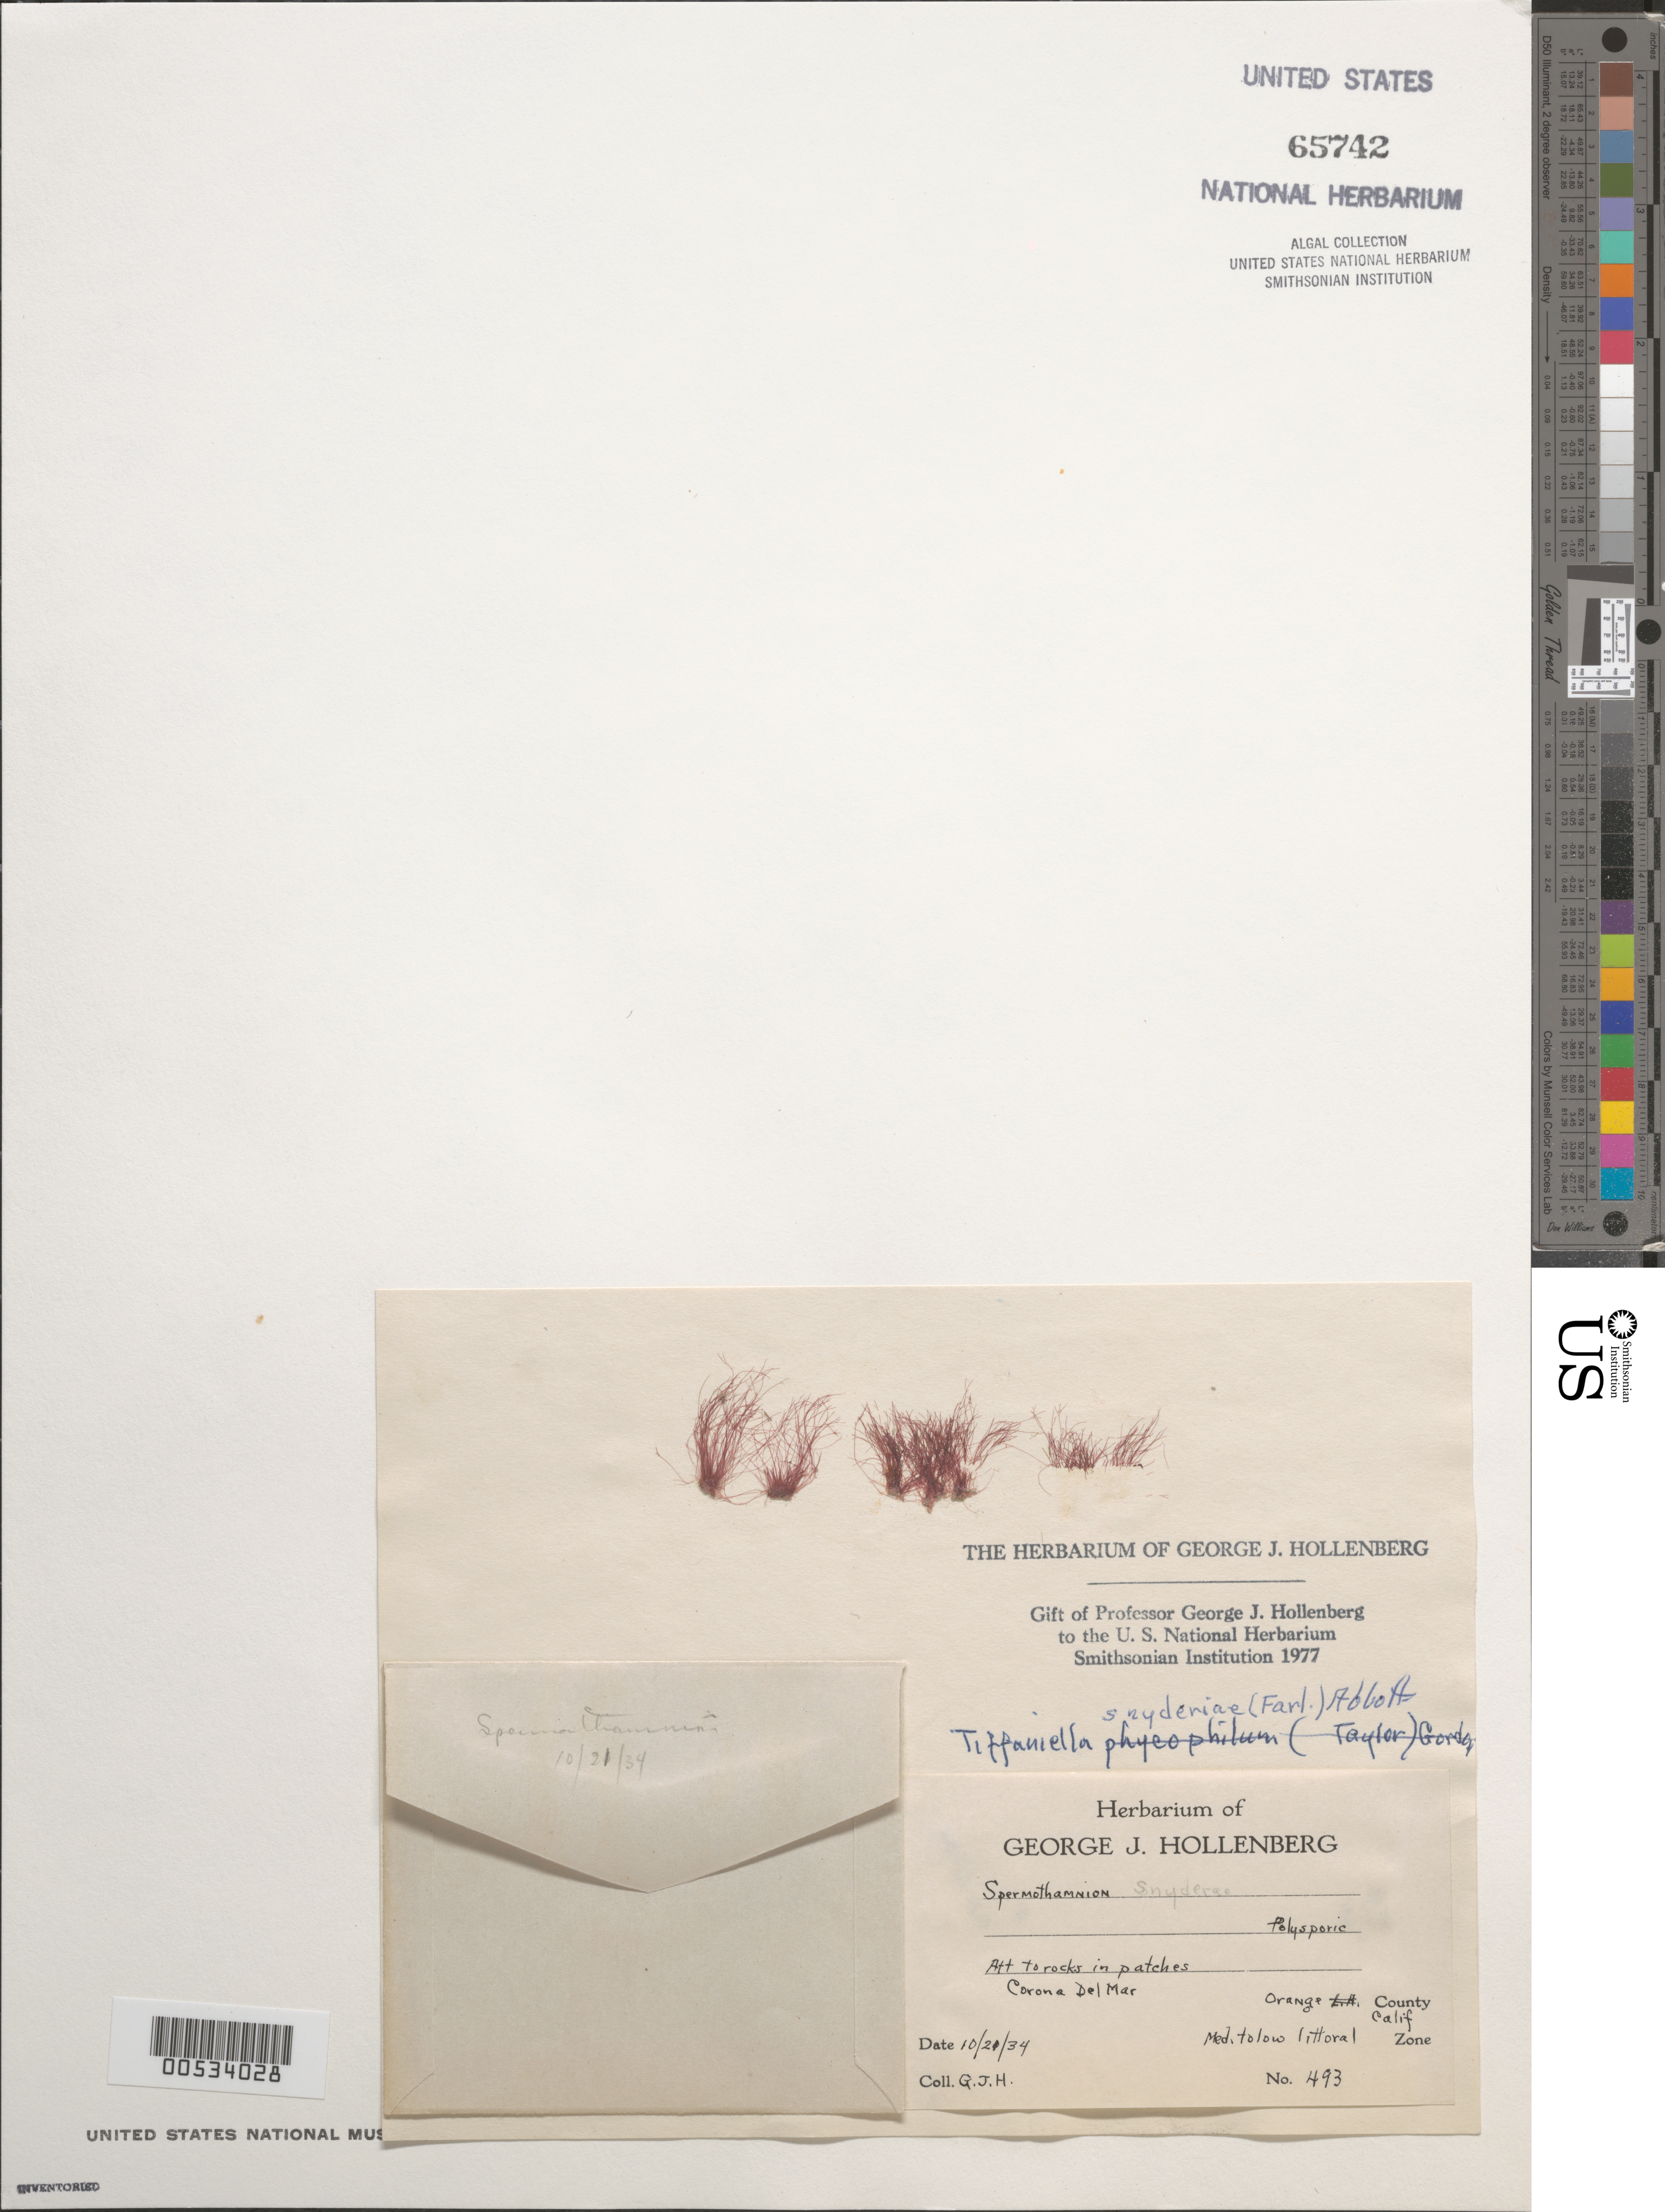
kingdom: Plantae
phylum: Rhodophyta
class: Florideophyceae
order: Ceramiales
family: Wrangeliaceae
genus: Tiffaniella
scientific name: Tiffaniella snyderae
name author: (Farl.) I.A. Abbott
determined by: Hollenberg, George J.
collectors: G. Hollenberg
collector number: GJH 493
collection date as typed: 21 Oct 1934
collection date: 1934-10-21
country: United States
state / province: California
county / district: Orange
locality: Corona del Mar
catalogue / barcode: US 65742